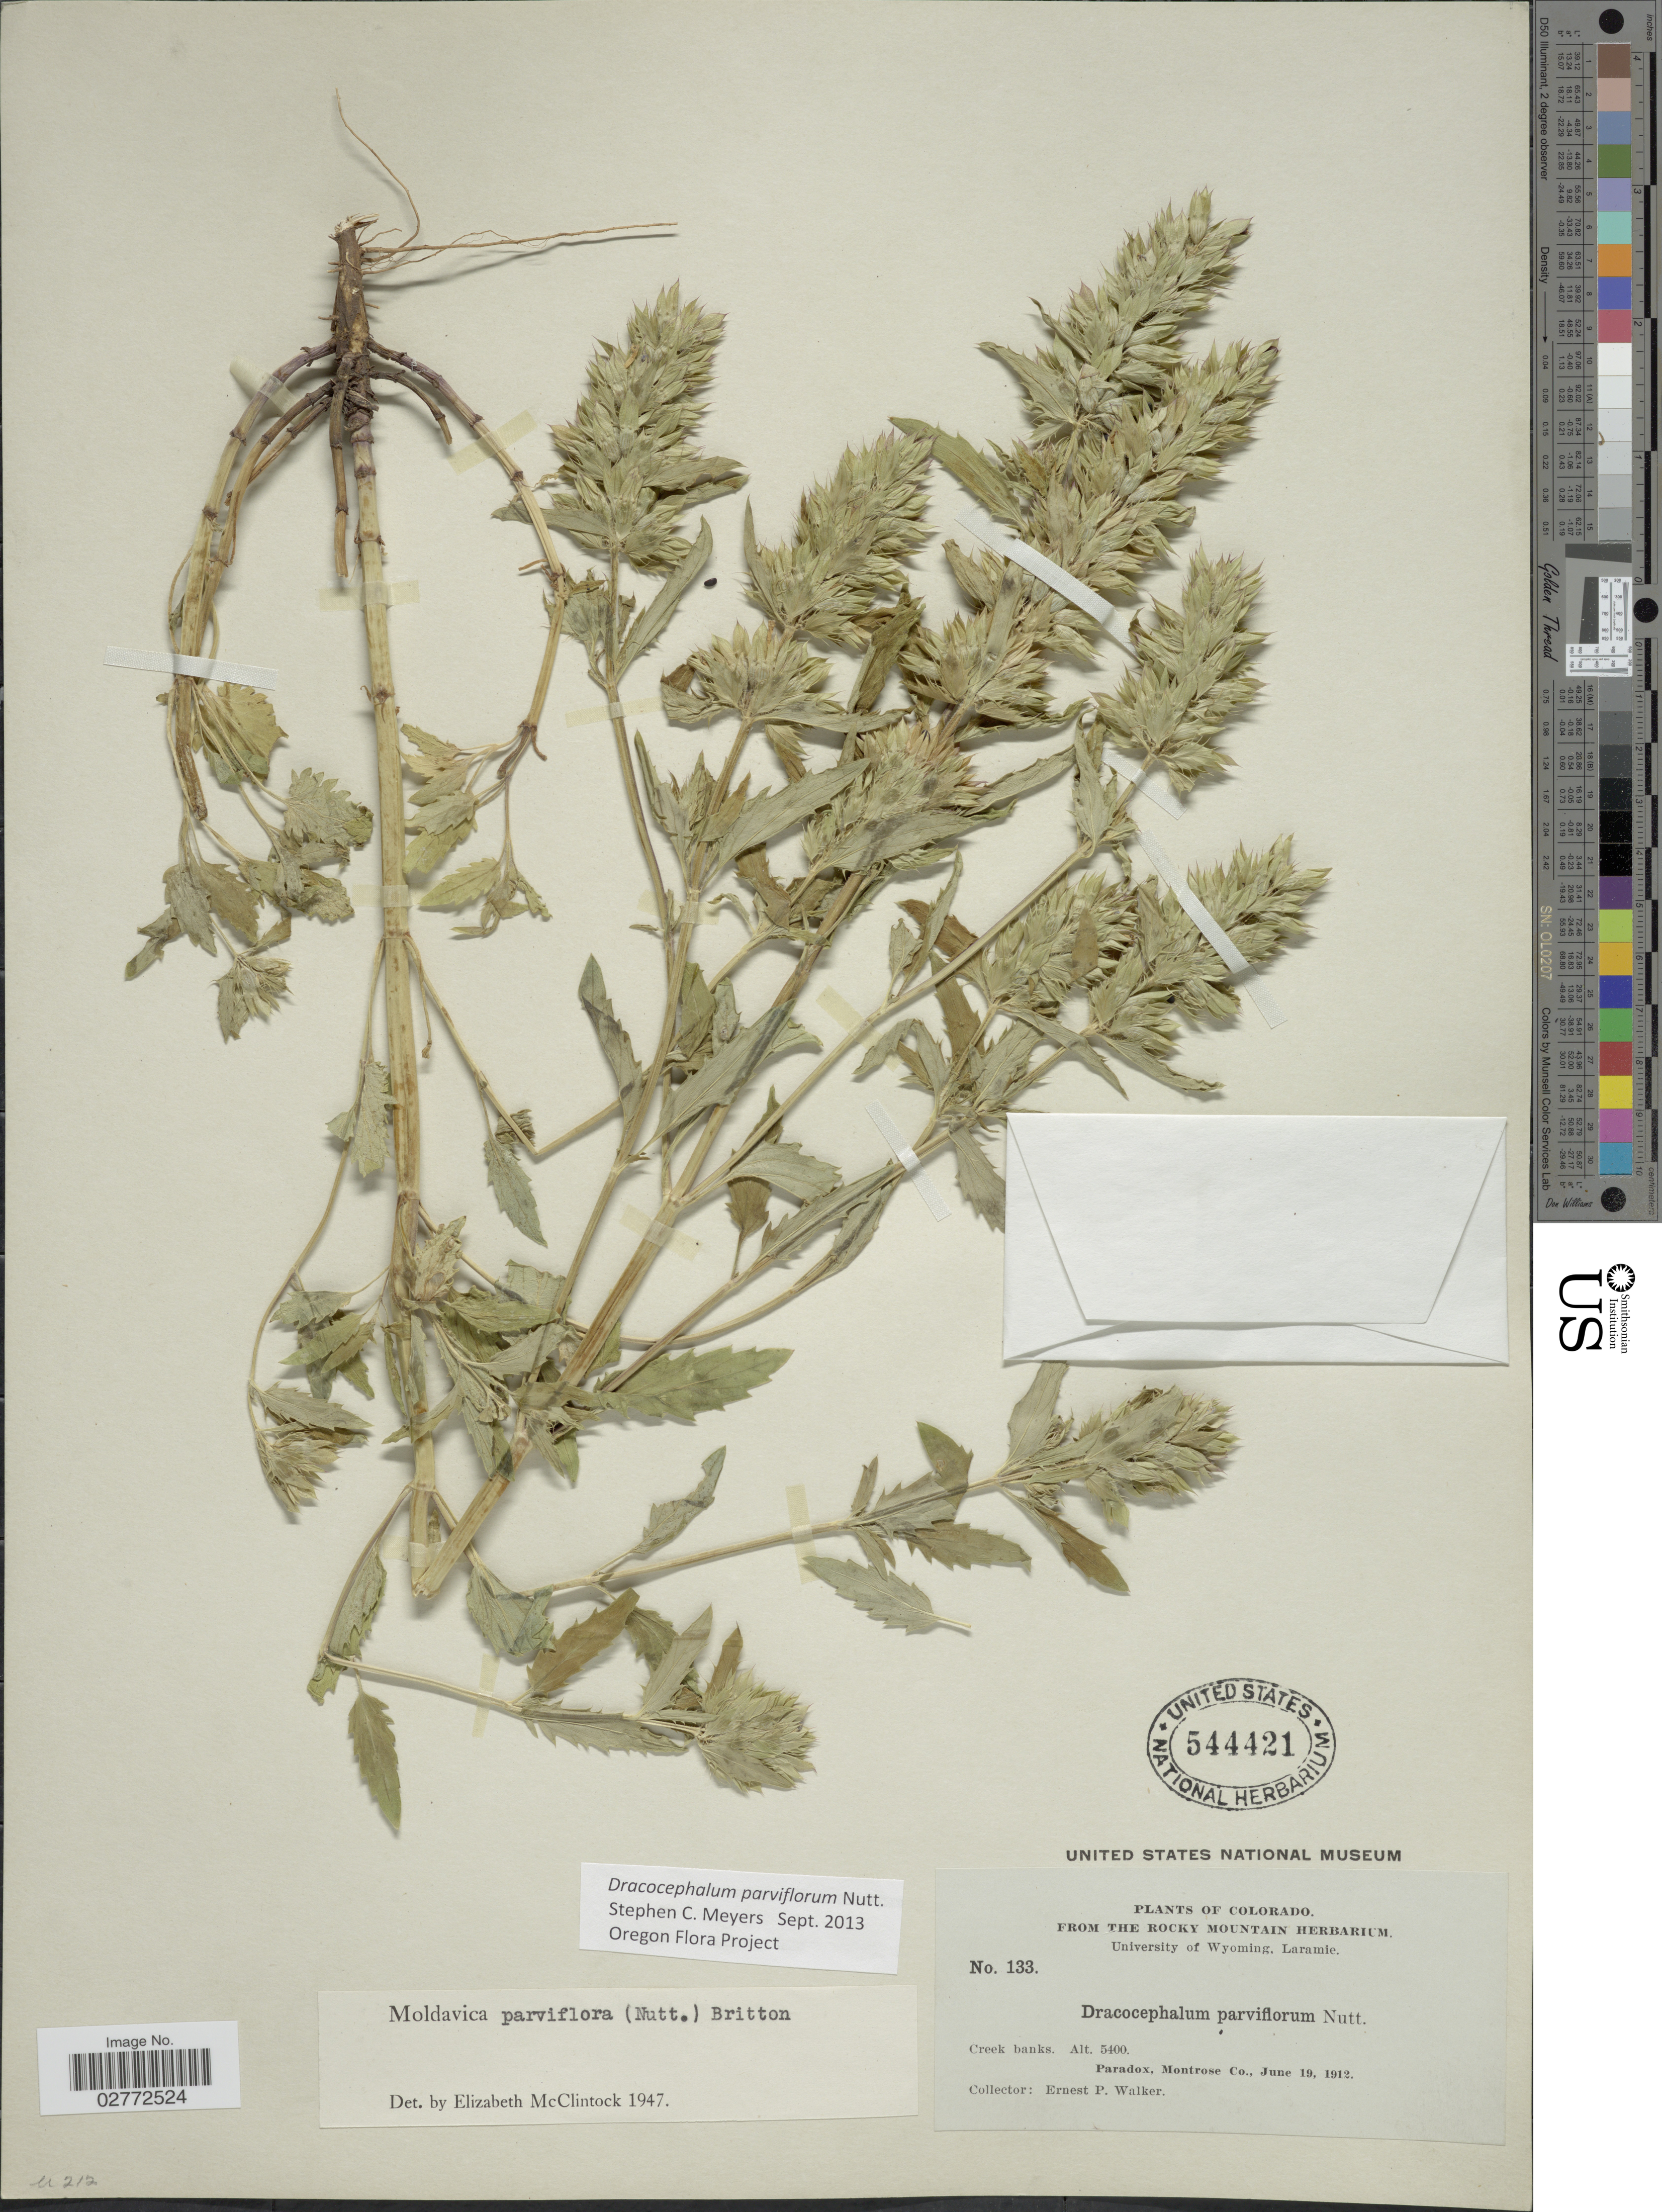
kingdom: Plantae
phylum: Tracheophyta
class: Magnoliopsida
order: Lamiales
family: Lamiaceae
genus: Dracocephalum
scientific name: Dracocephalum parviflorum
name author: Nutt.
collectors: E. P. Walker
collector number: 133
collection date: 1912-06-19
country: United States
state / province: Colorado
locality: Creek banks. Paradox, Montrose Co.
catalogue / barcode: US 544421